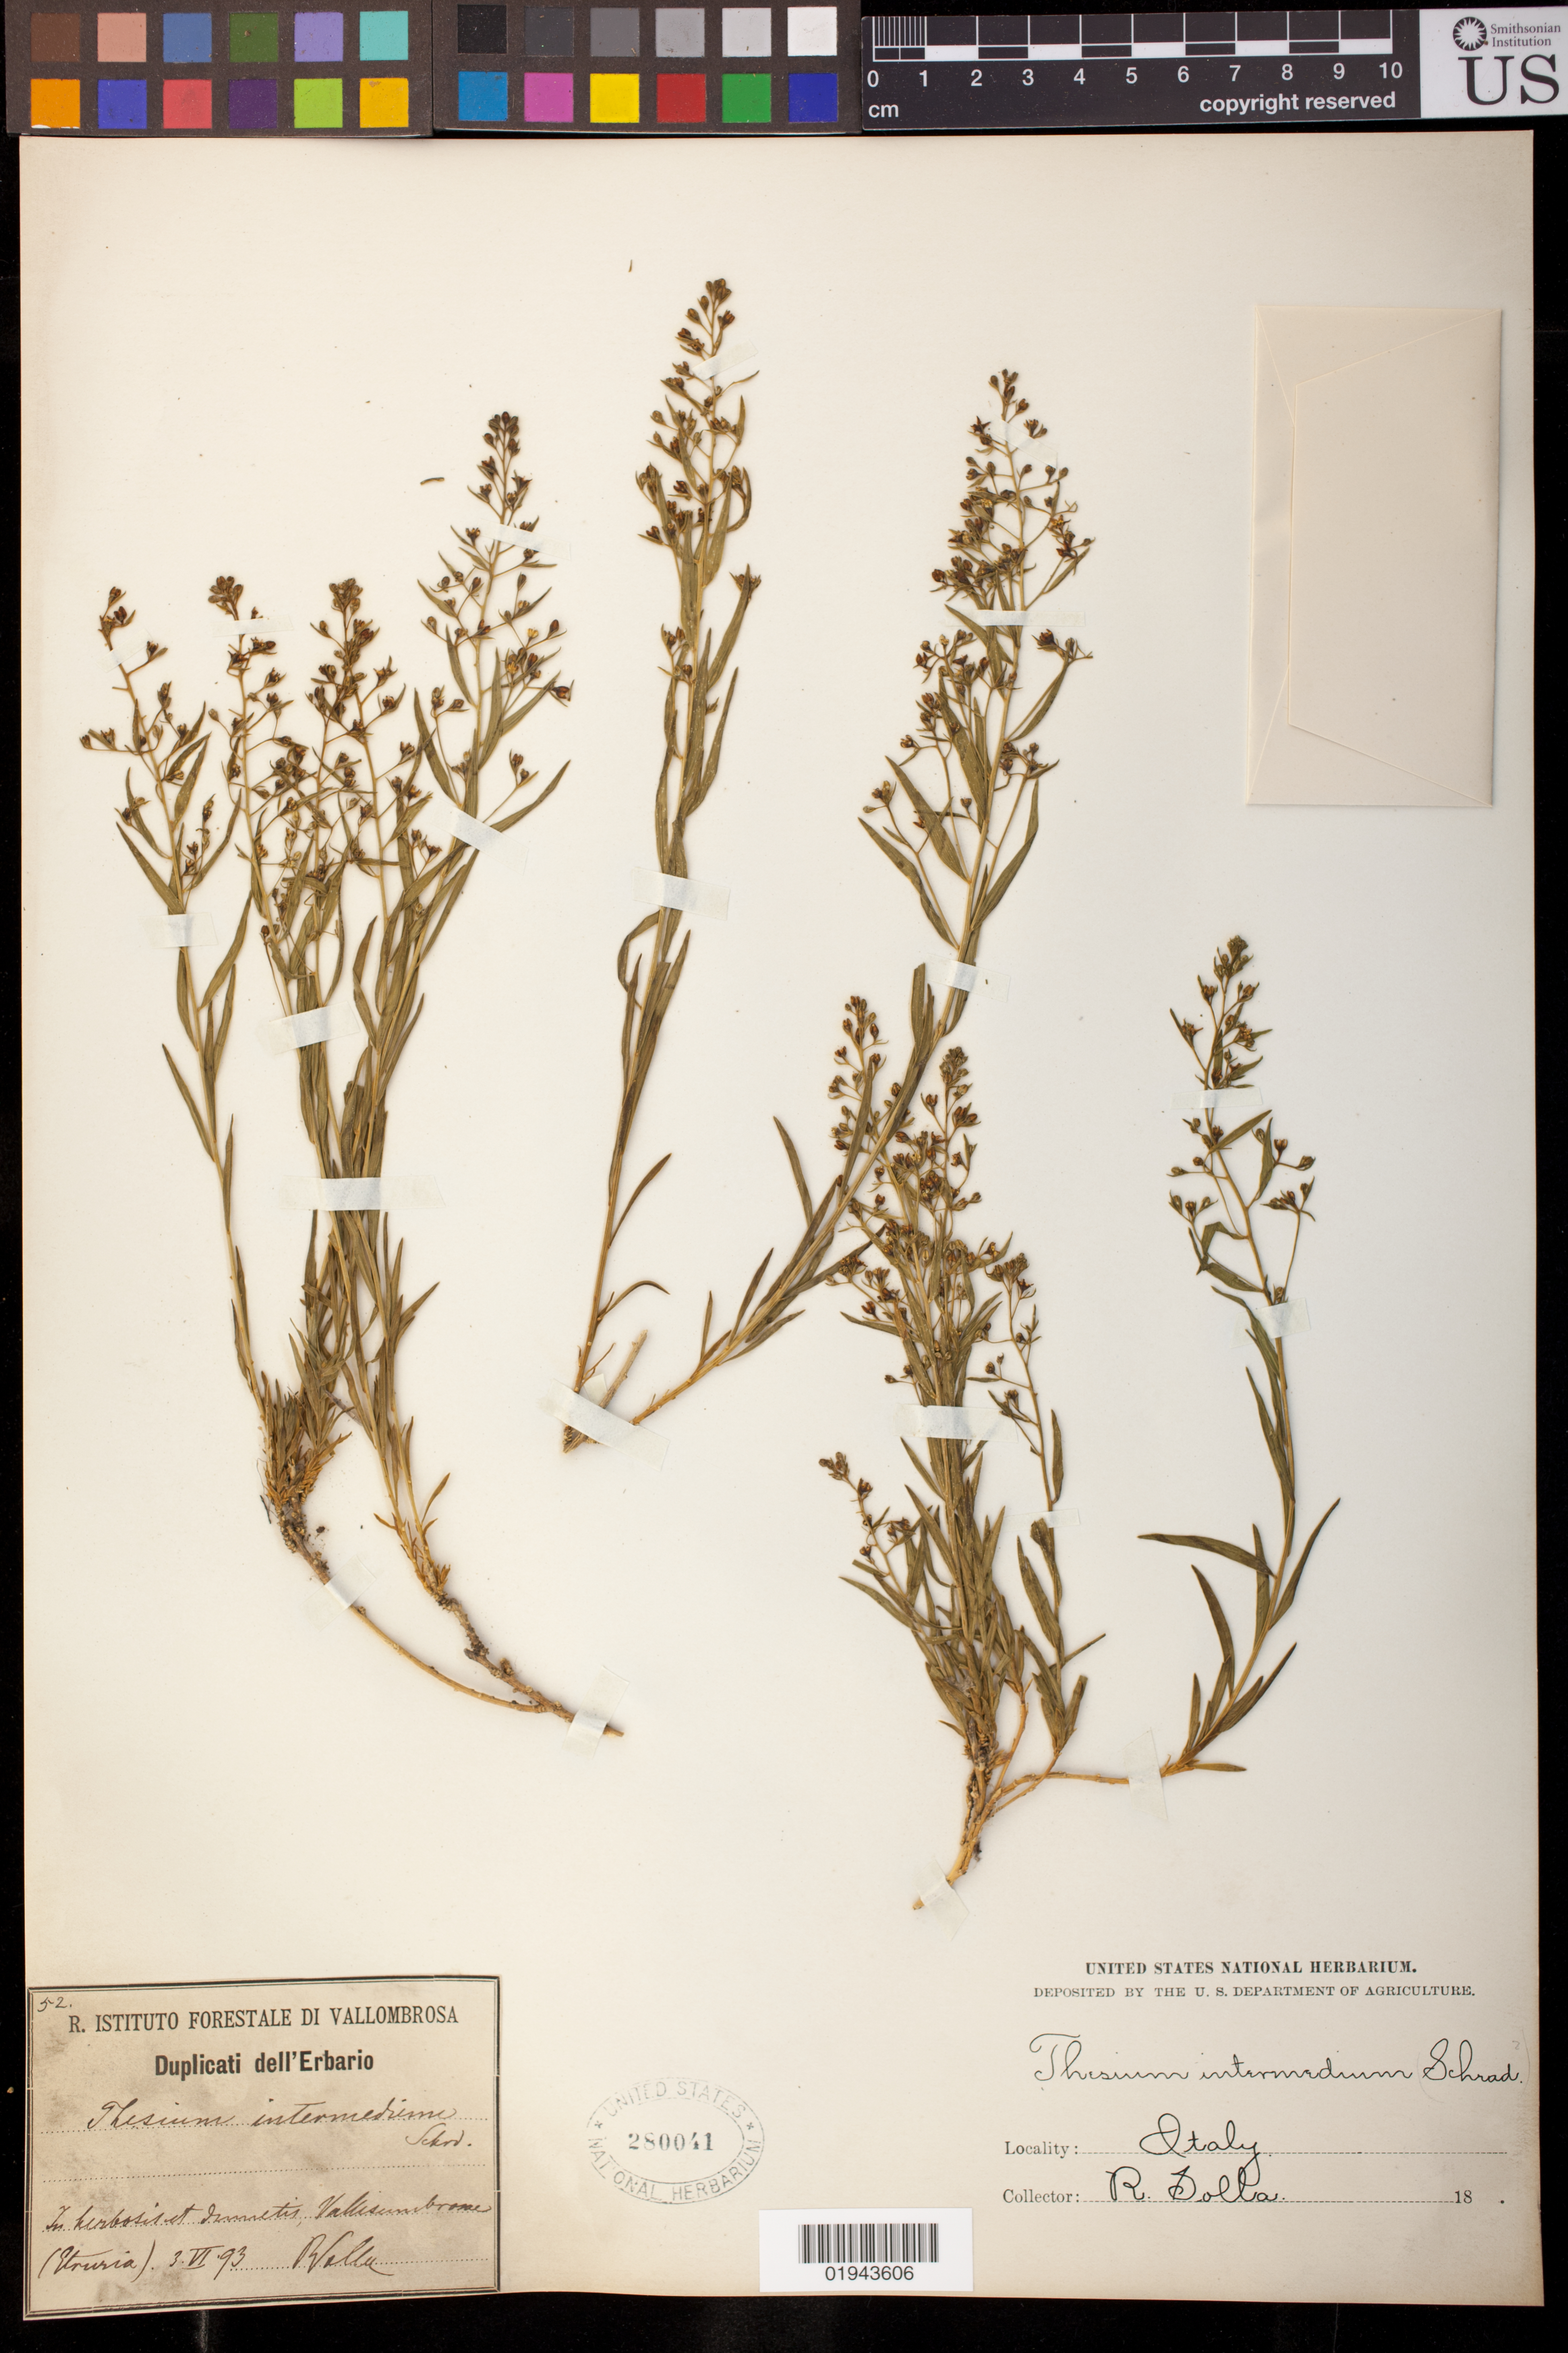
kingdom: Plantae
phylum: Tracheophyta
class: Magnoliopsida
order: Santalales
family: Thesiaceae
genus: Thesium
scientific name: Thesium intermedium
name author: Schrad.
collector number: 52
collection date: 1893-06-03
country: Italy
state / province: Tuscany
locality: Vallombrosa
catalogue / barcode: US 280041